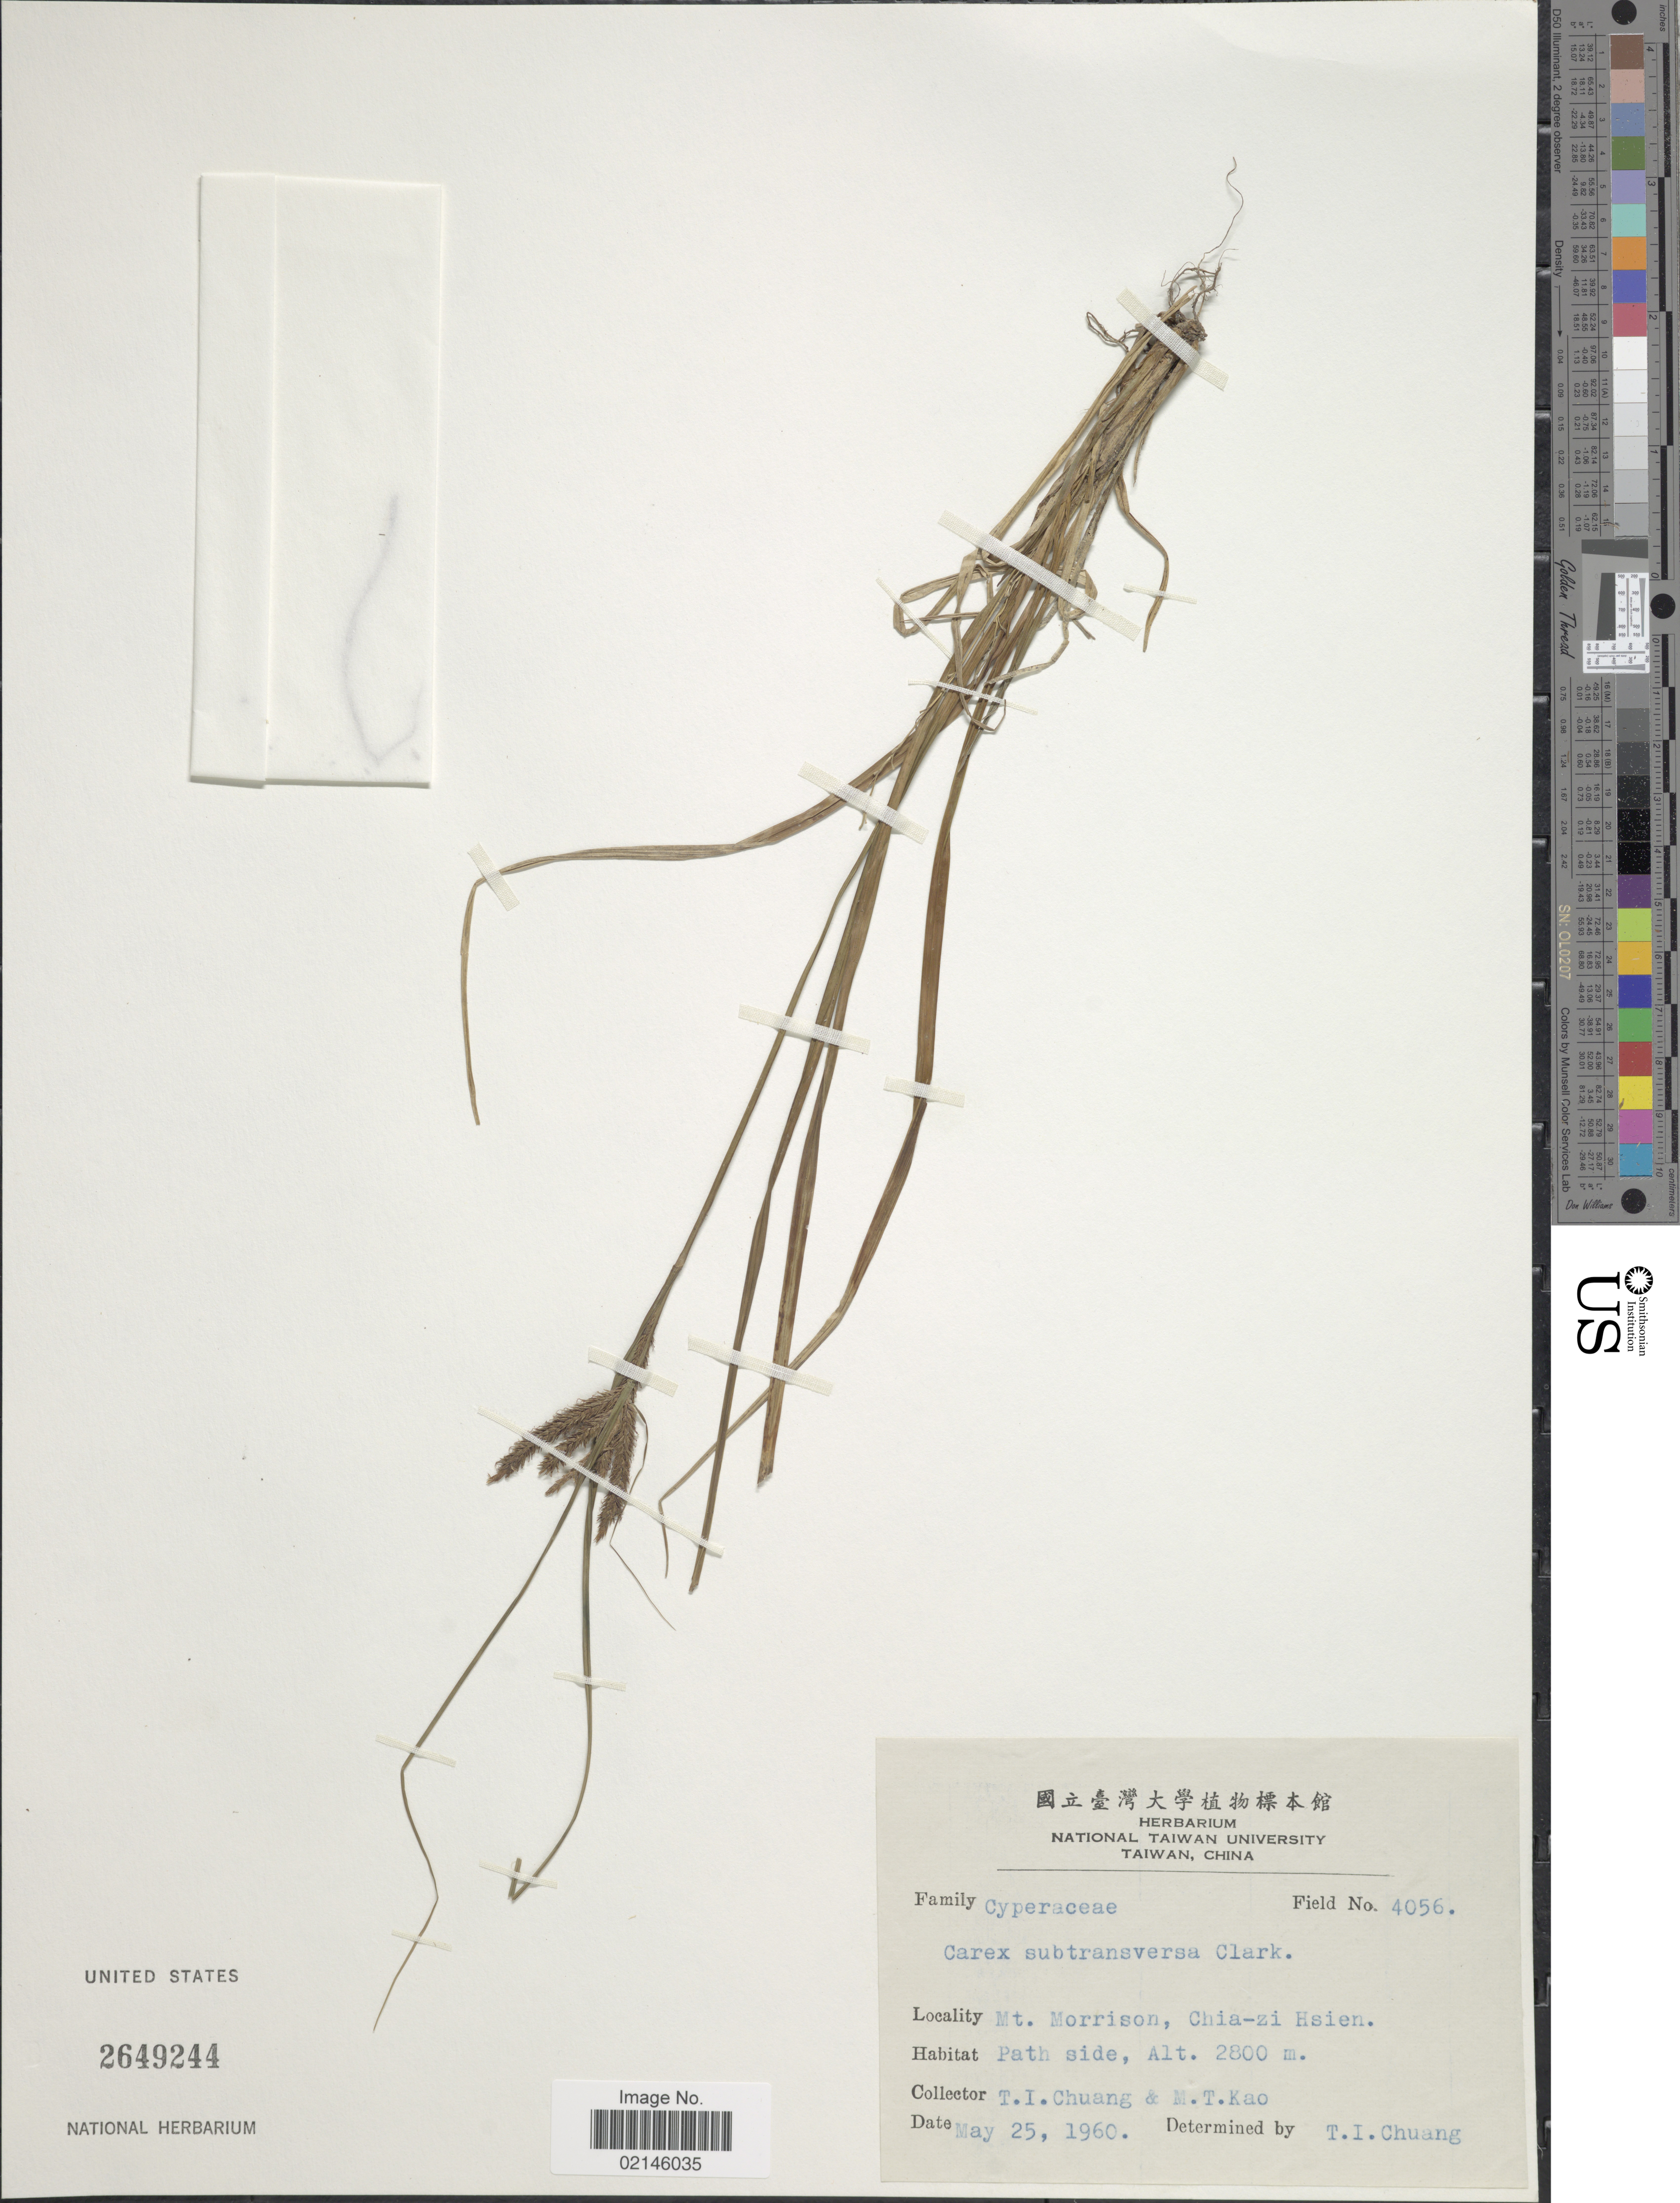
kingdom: Plantae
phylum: Tracheophyta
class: Liliopsida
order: Poales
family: Cyperaceae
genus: Carex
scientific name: Carex subtransversa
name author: C.B. Clarke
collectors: T. Chuang & M. T. Kao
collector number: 4056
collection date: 1960-05-25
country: Taiwan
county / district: Chiayi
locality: Mt. Morrison, Chia-zi Hsien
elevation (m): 2800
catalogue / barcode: US 2649244